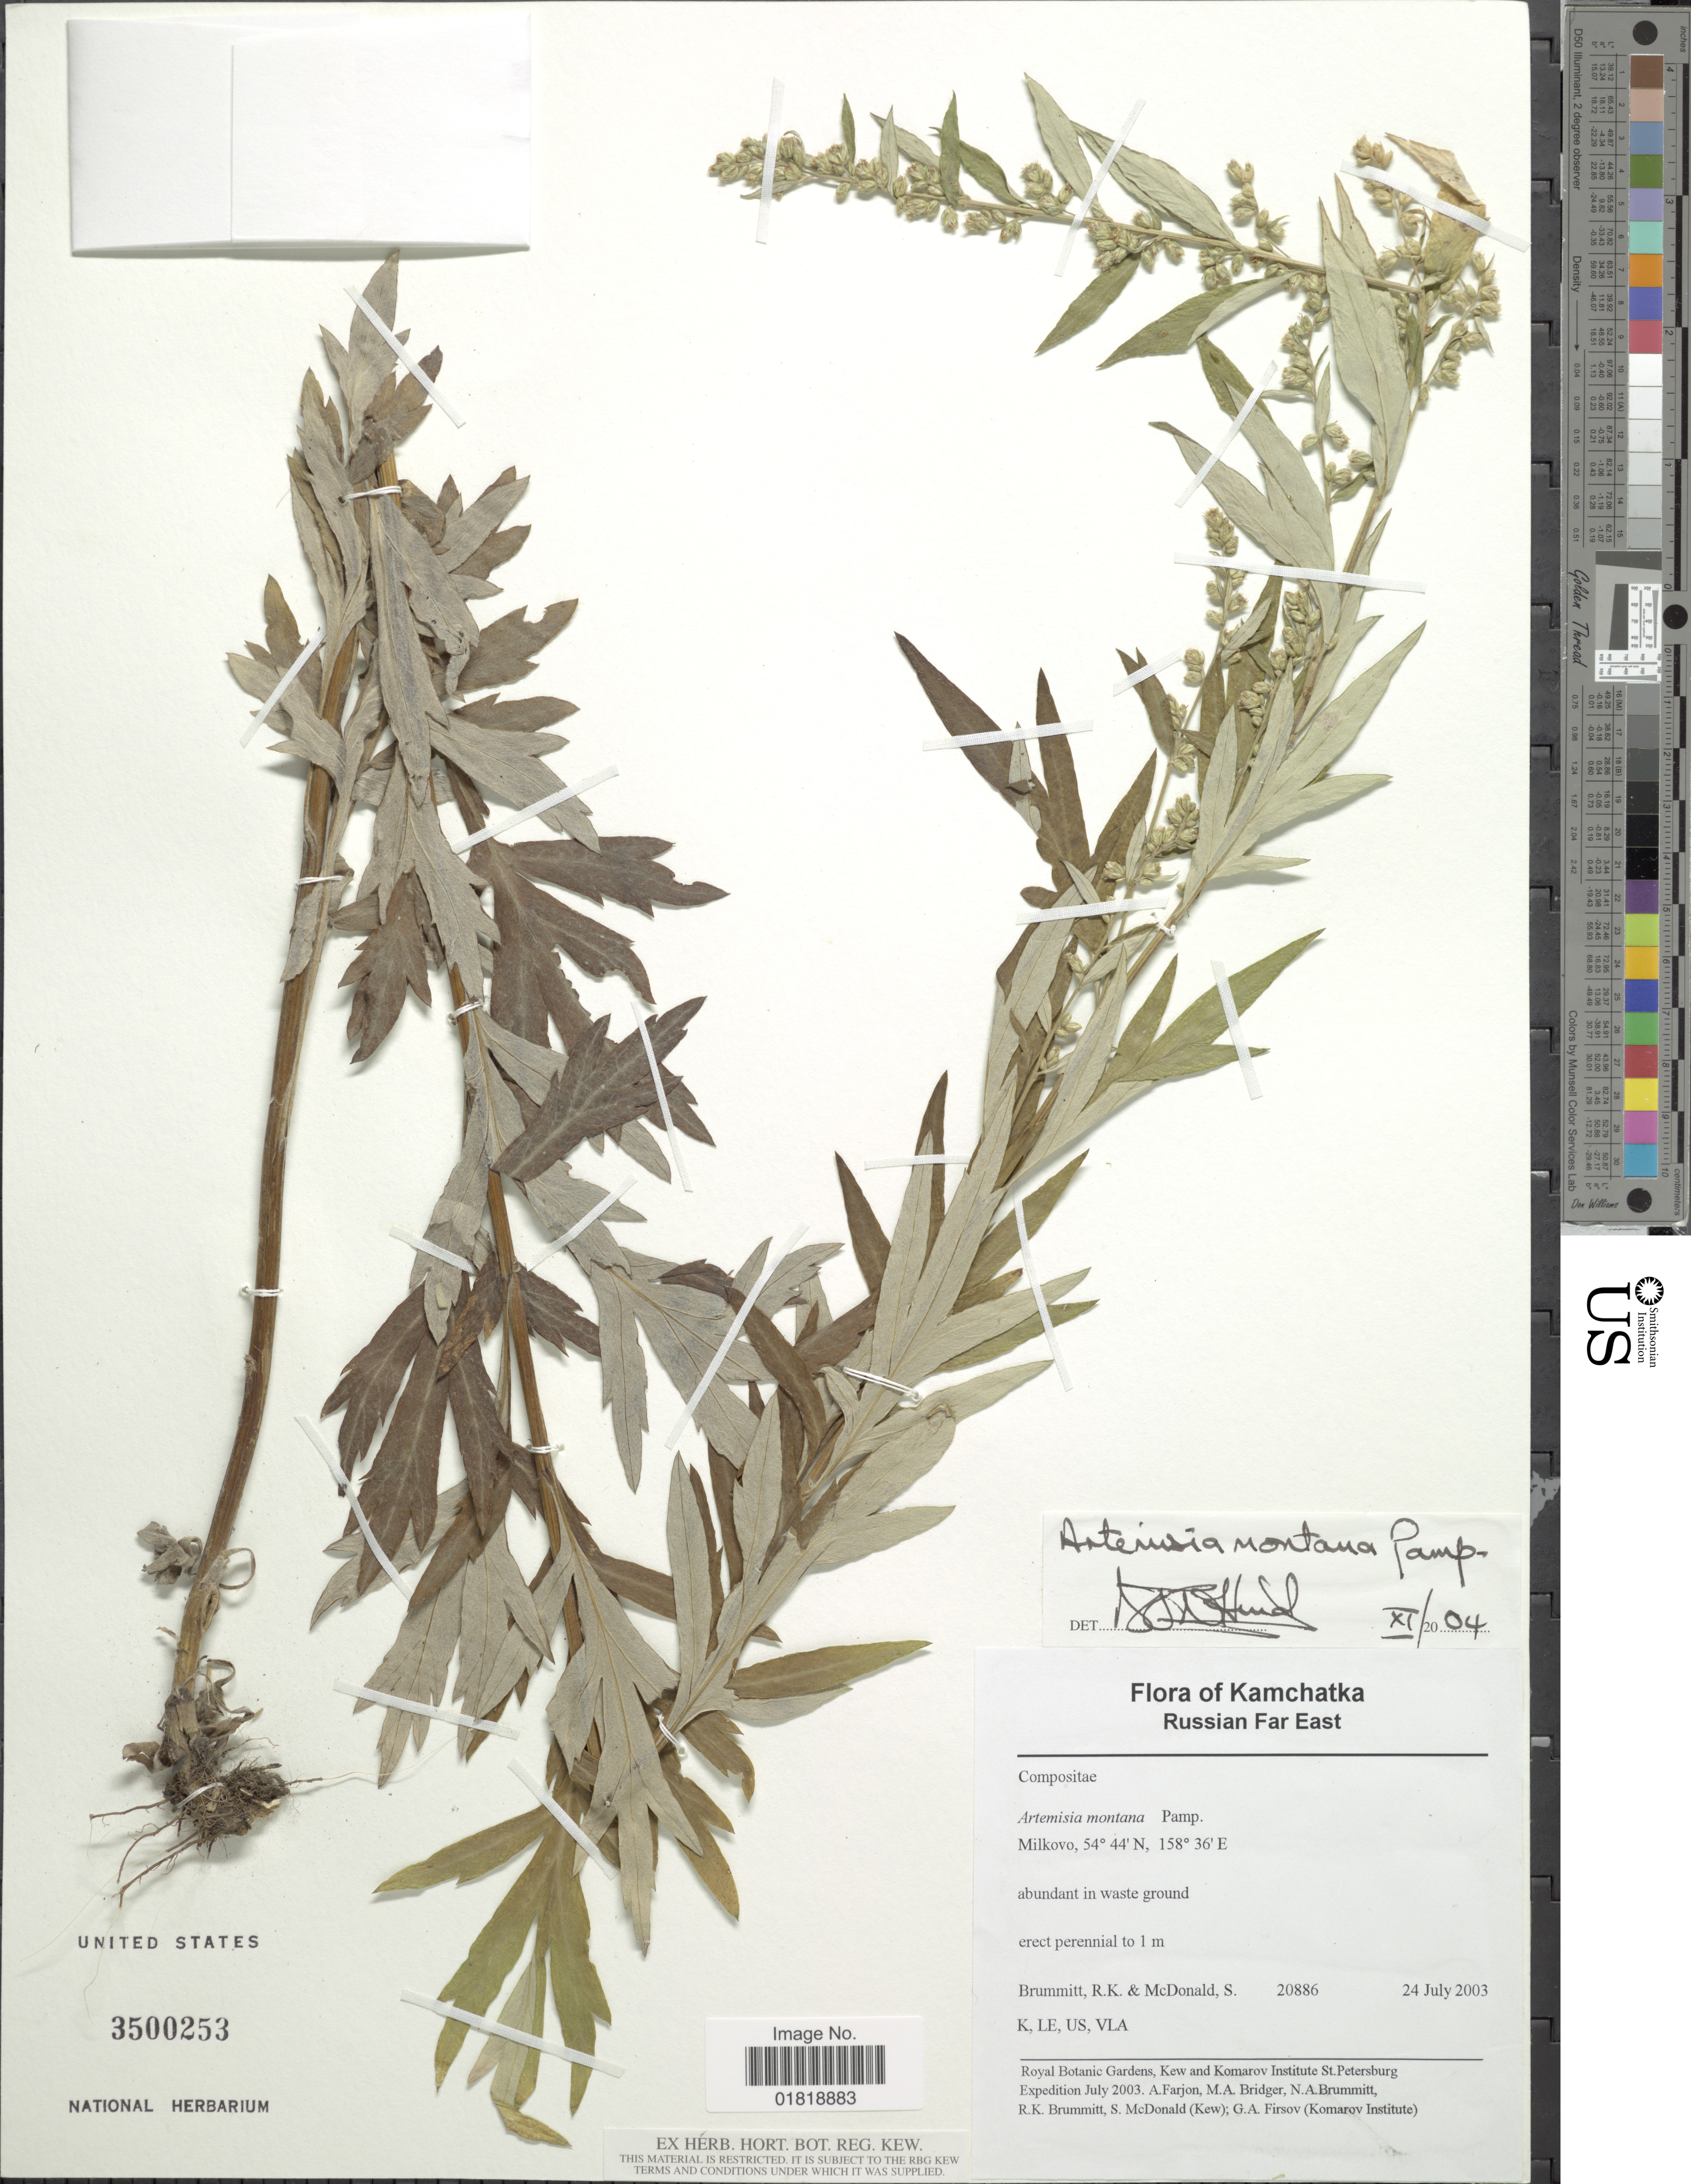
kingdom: Plantae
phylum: Tracheophyta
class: Magnoliopsida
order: Asterales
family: Asteraceae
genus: Artemisia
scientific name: Artemisia montana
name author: (Nakai) Pamp.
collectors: R. K. Brummitt & S. McDonald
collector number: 20886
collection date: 2003-07-24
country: Russian Federation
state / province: Kamchatka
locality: Russian Far East, pamp, Milkovo, abundant in waste ground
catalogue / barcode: US 3500253